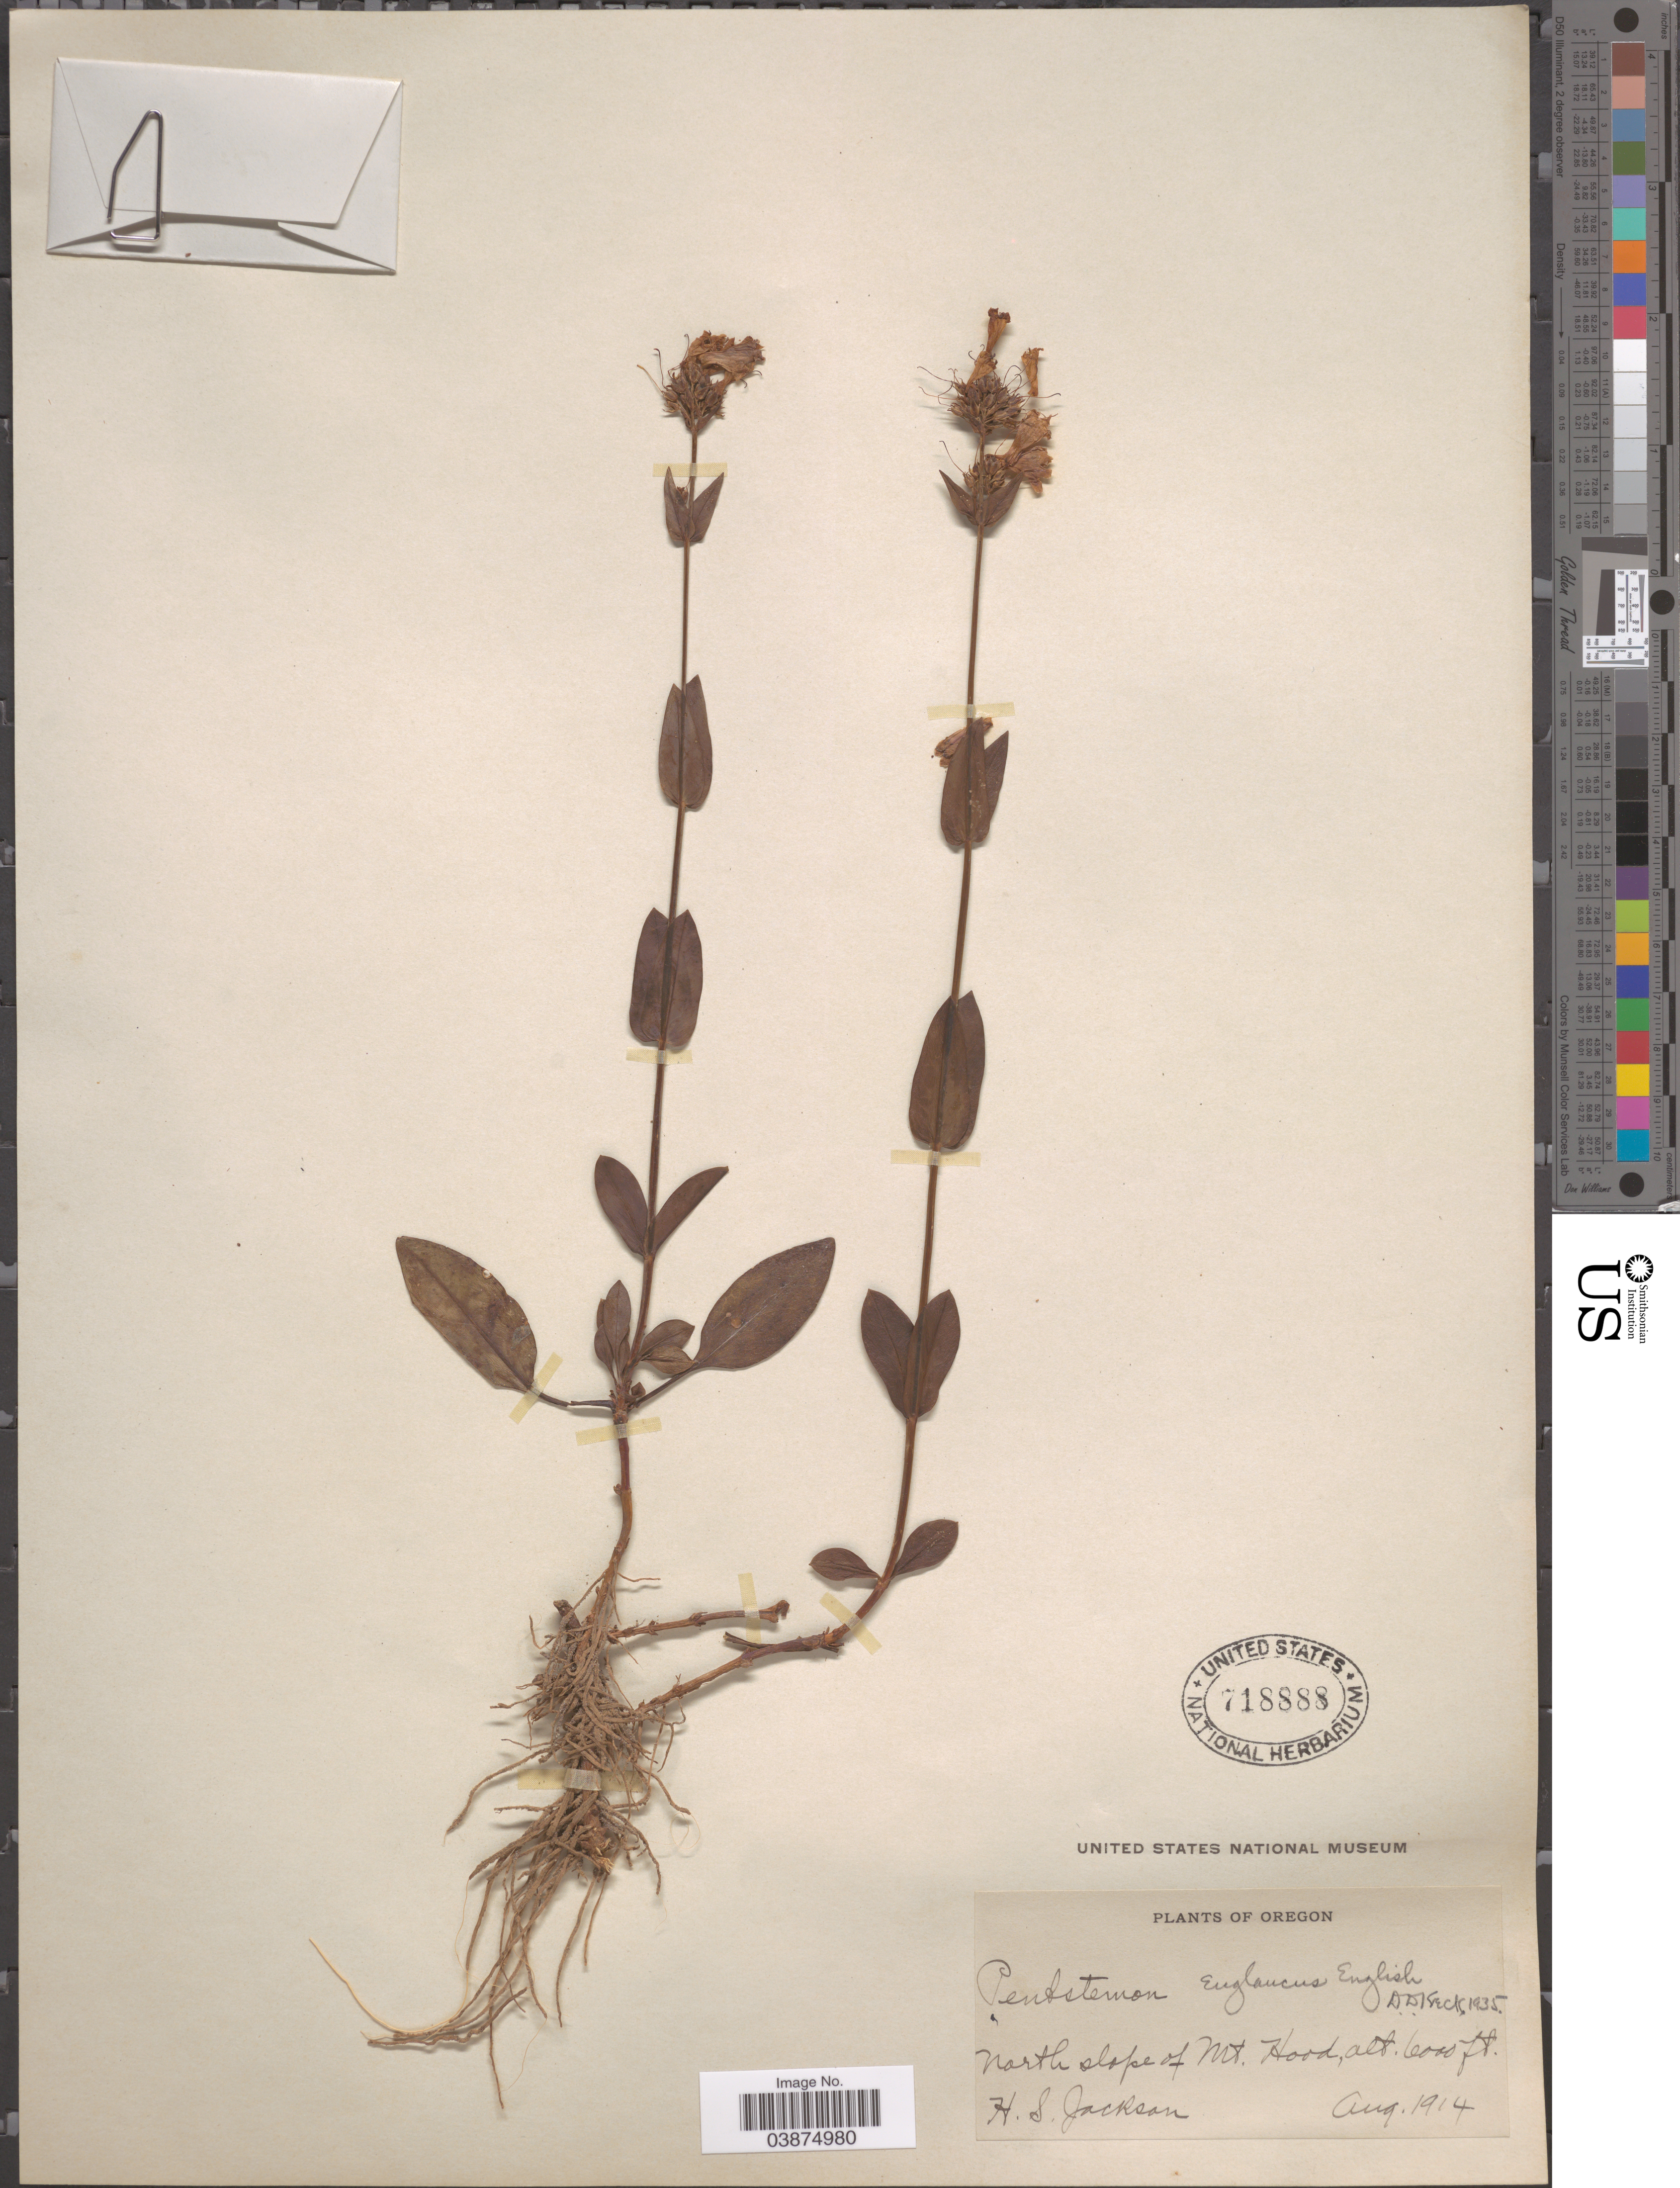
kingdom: Plantae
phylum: Tracheophyta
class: Magnoliopsida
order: Lamiales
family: Plantaginaceae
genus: Penstemon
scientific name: Penstemon euglaucus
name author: English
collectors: H. Jackson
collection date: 1914-08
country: United States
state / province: Oregon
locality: North slope of Mt. Hood.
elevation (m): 1829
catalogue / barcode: US 718888